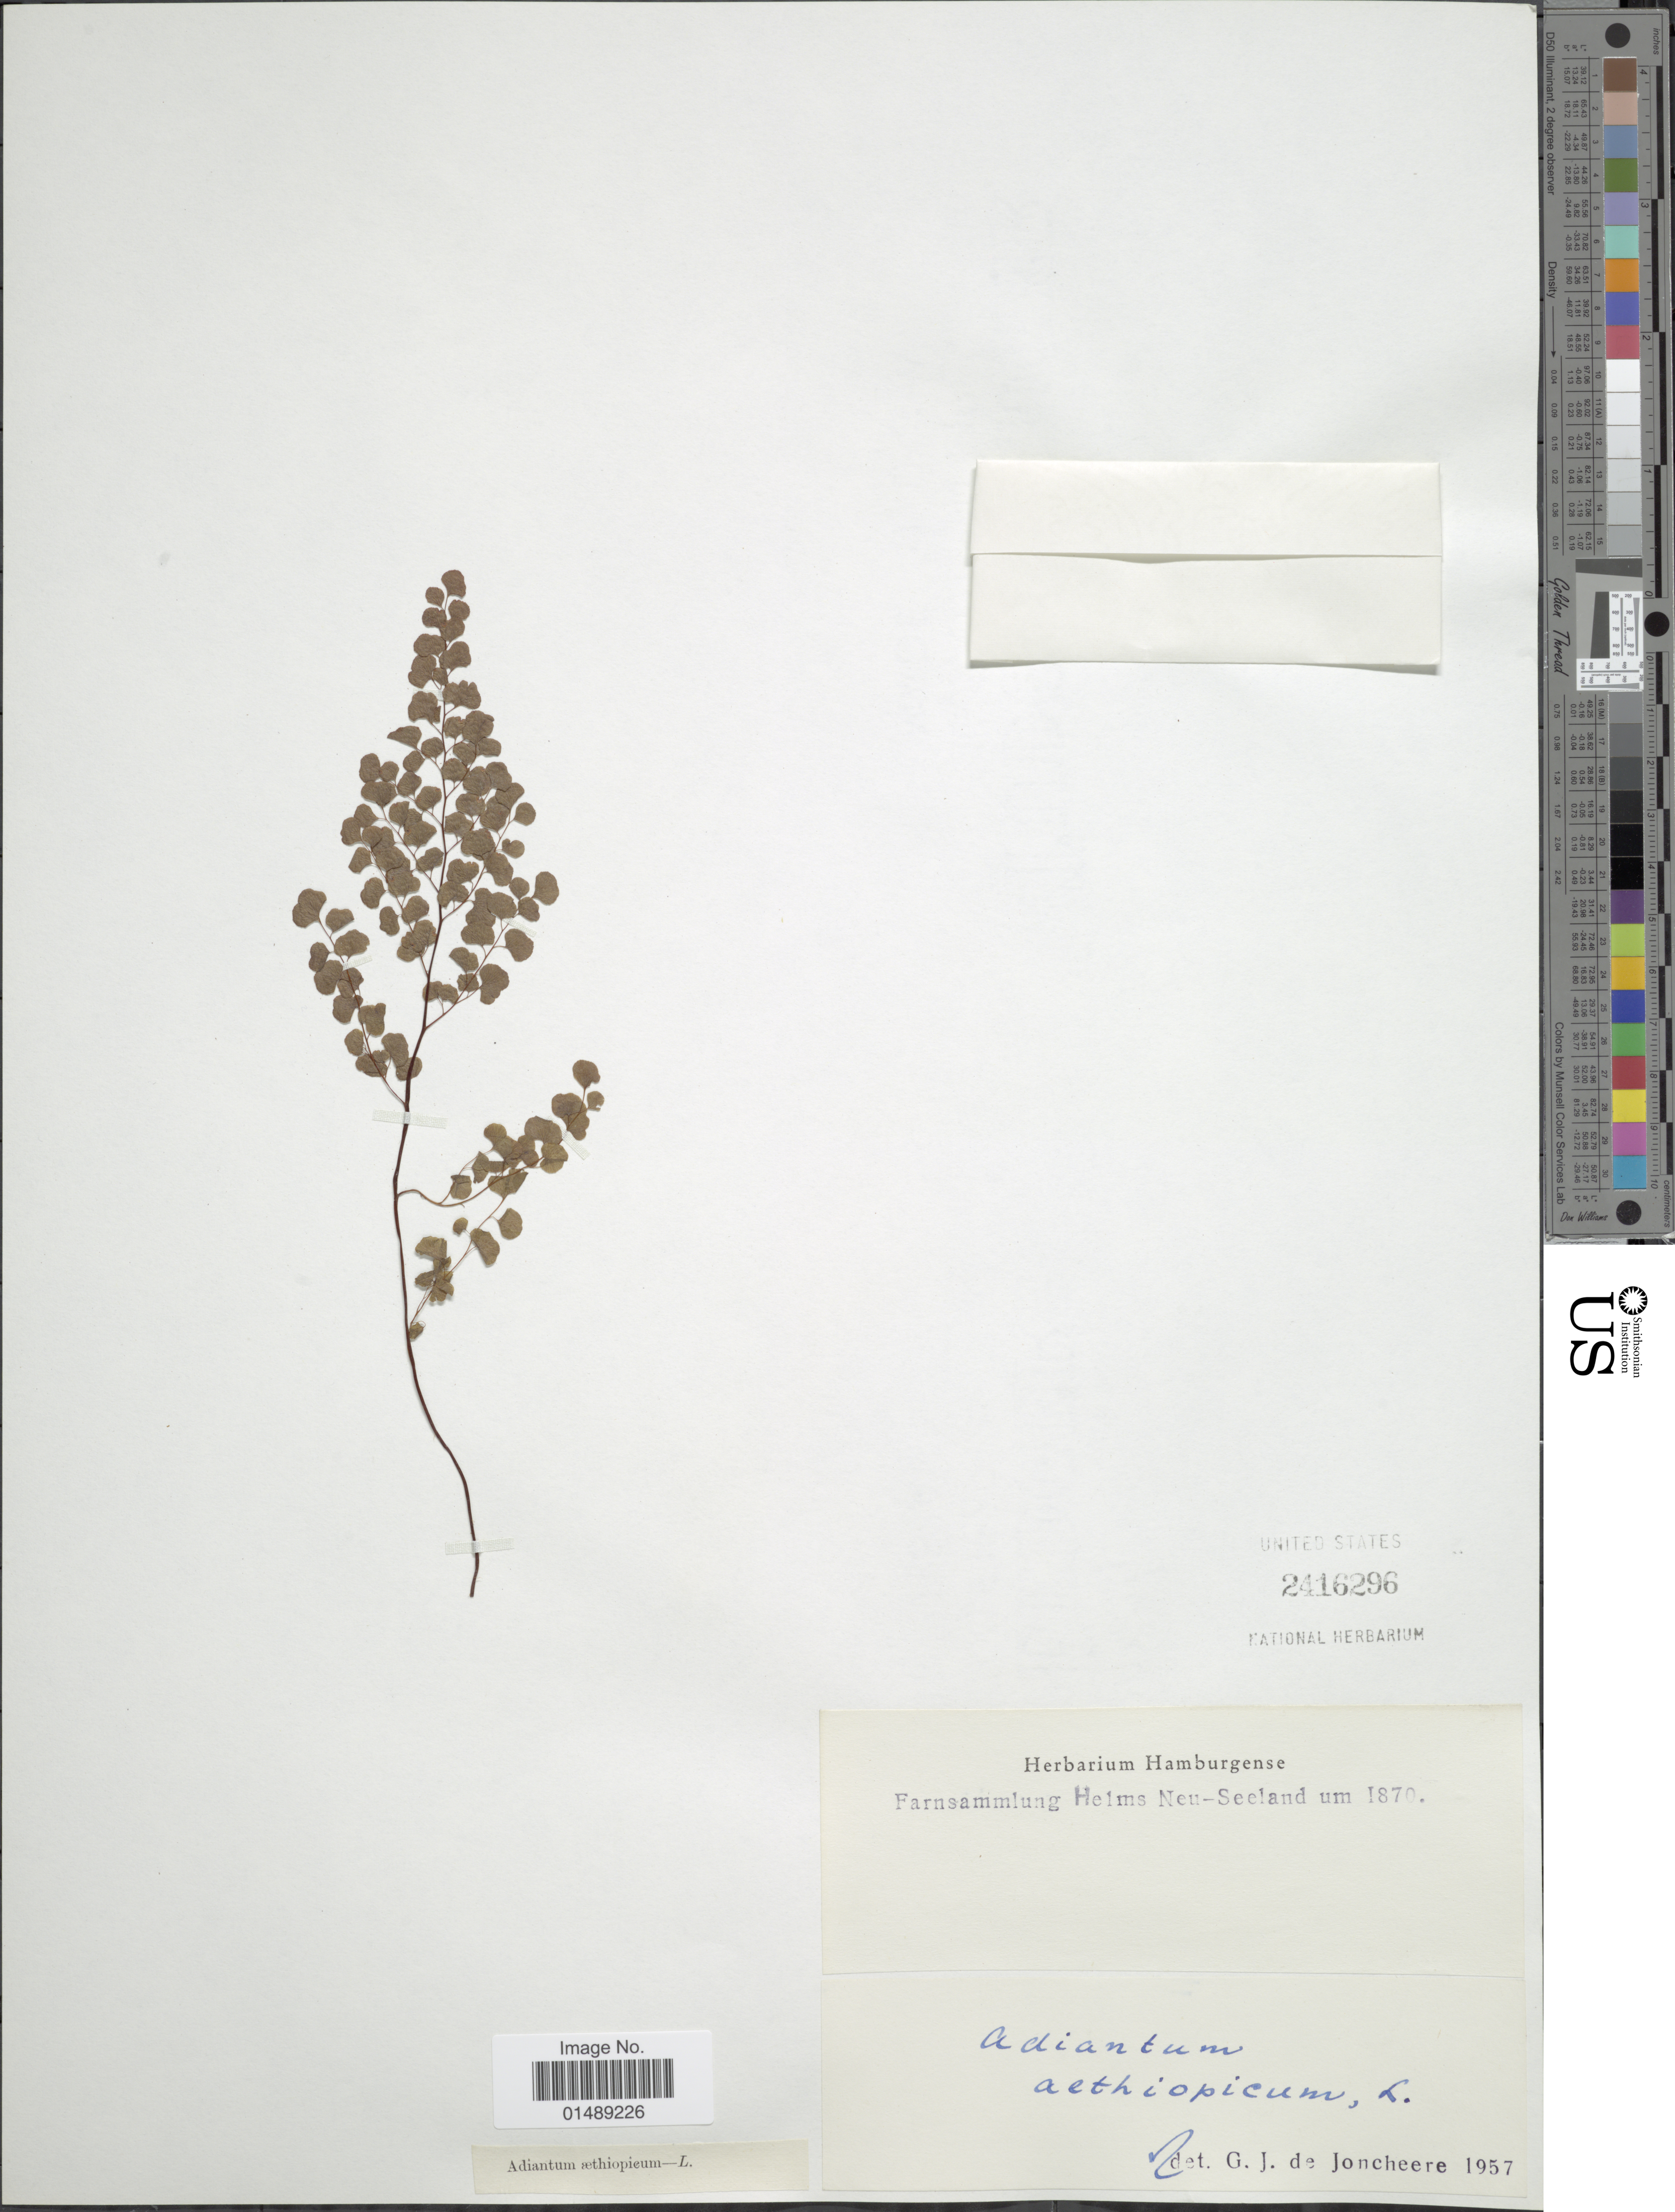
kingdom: Plantae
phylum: Tracheophyta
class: Polypodiopsida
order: Polypodiales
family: Pteridaceae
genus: Adiantum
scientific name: Adiantum aethiopicum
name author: L.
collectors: Helms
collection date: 1870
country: New Zealand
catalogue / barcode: US 2416296